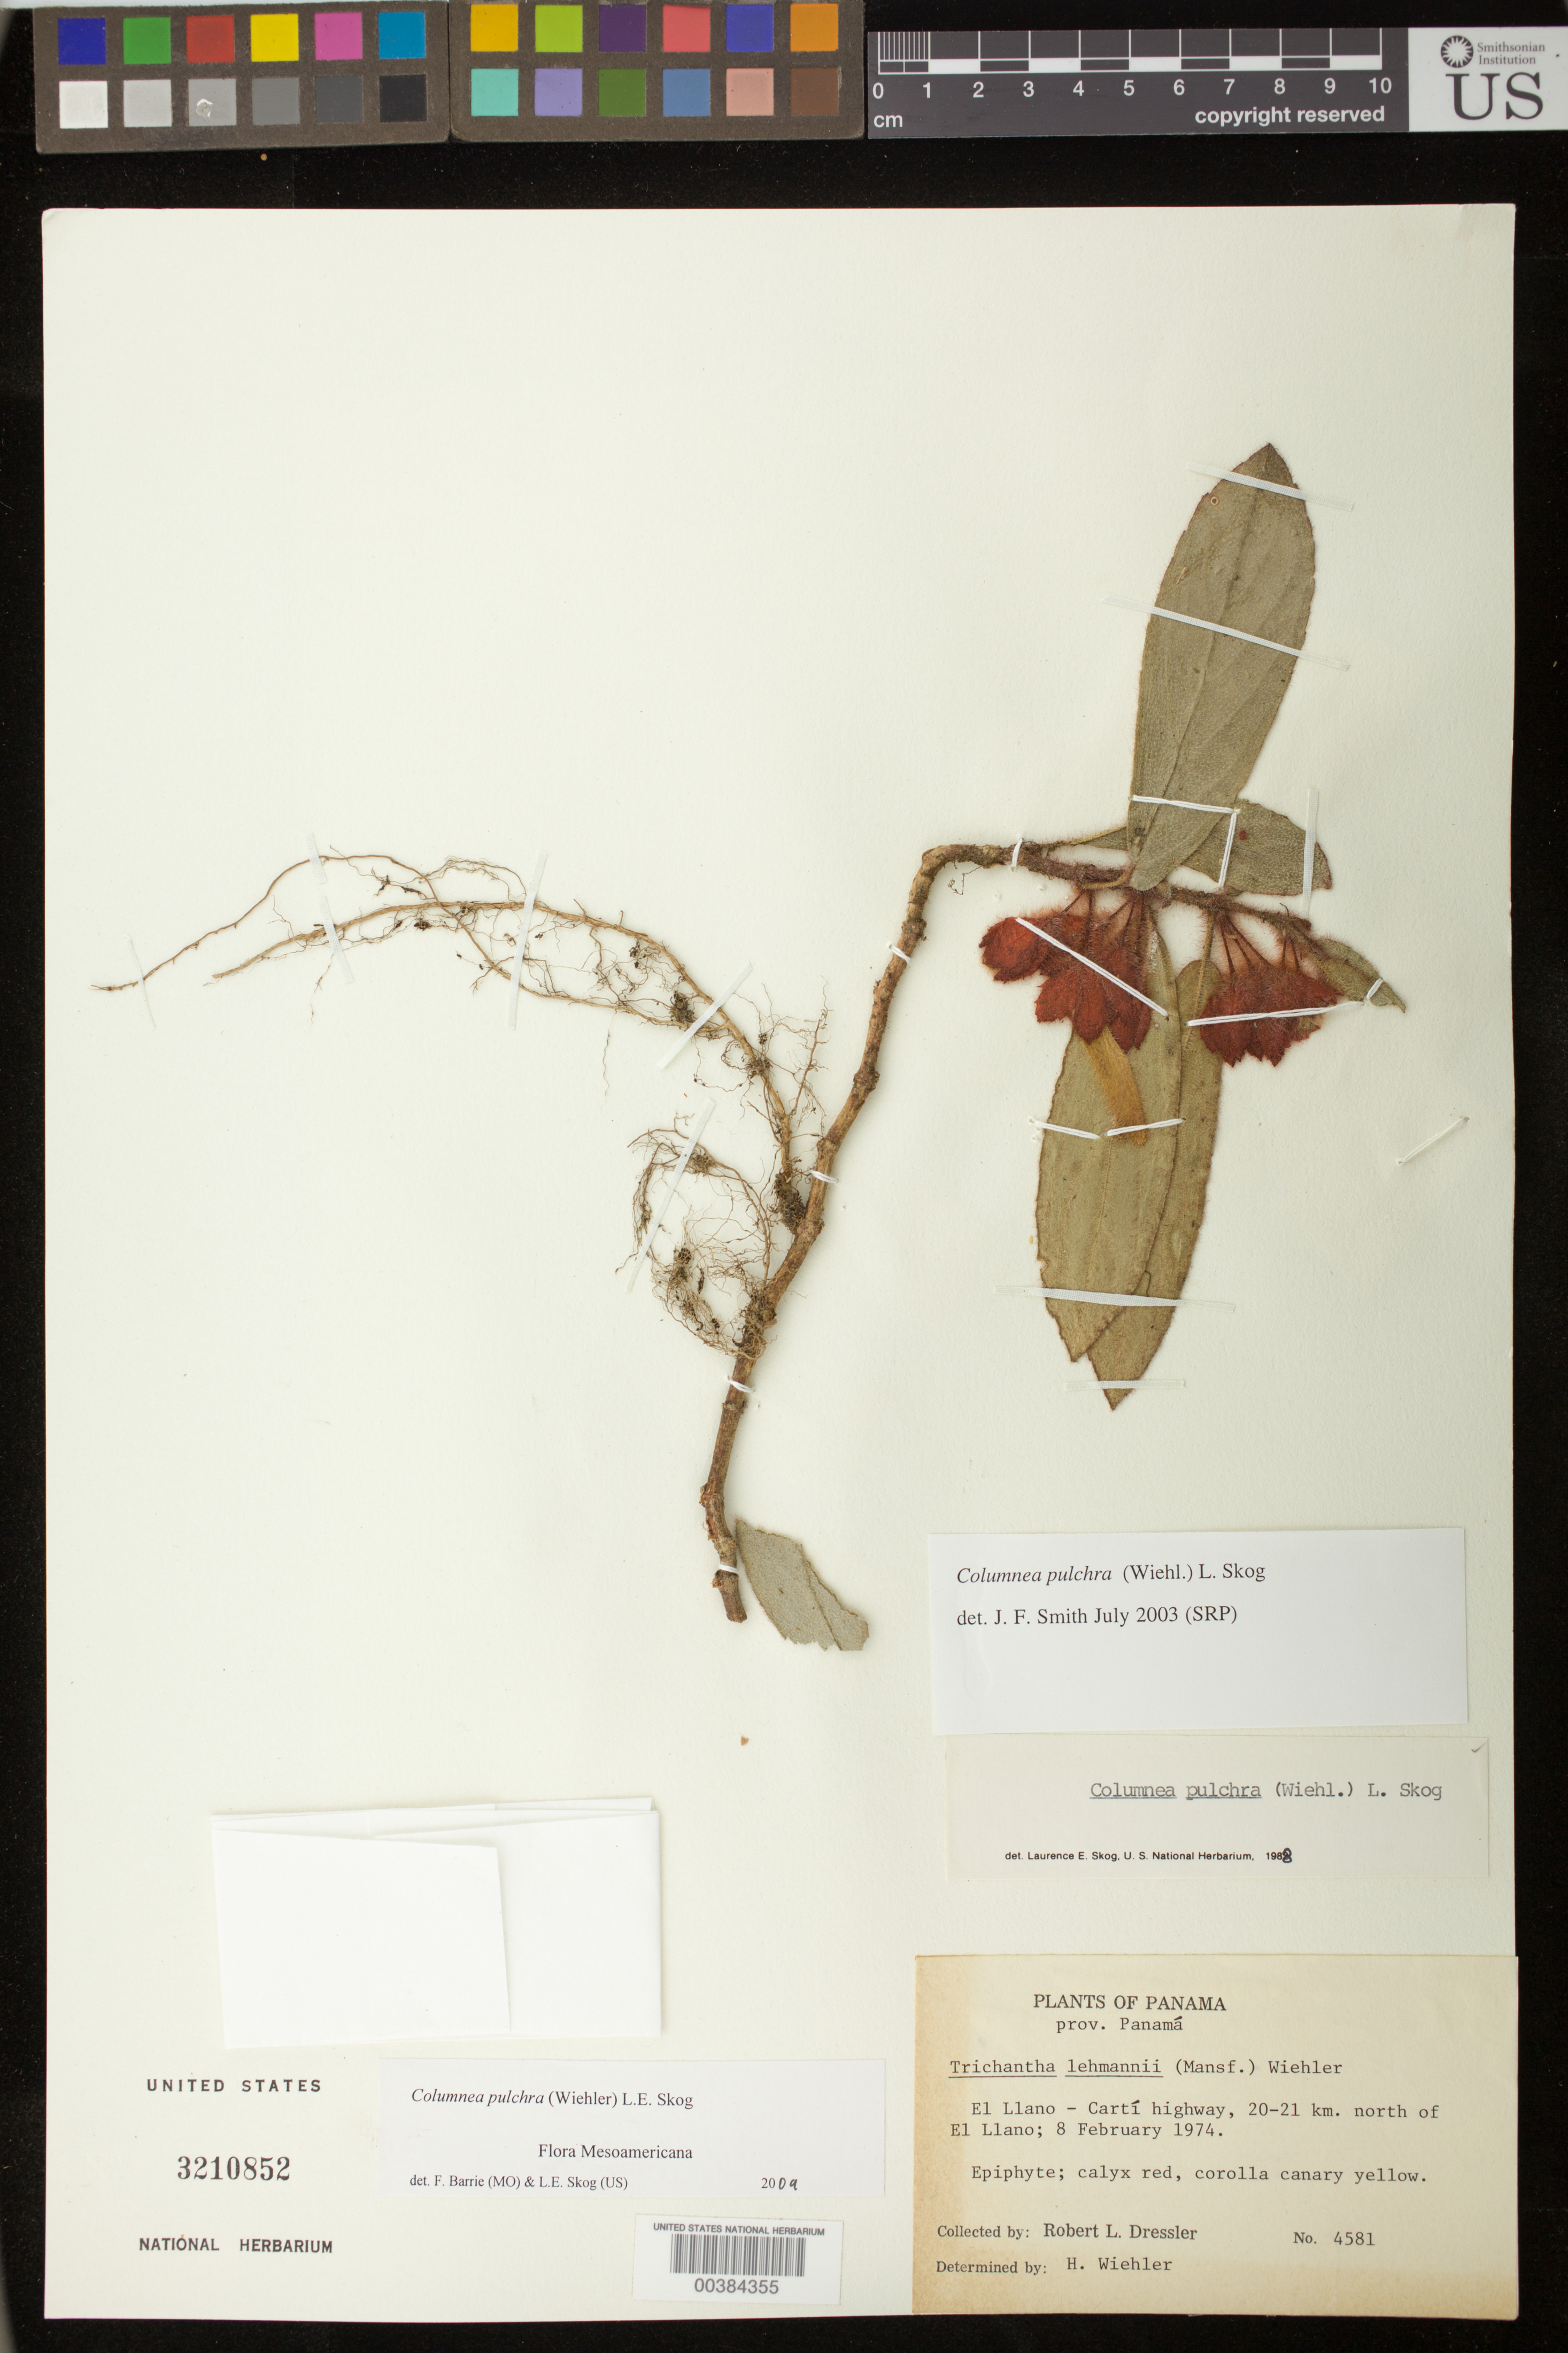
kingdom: Plantae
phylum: Tracheophyta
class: Magnoliopsida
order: Lamiales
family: Gesneriaceae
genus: Columnea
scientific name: Columnea pulchra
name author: (Wiehler) L.E. Skog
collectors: R. Dressler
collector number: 4581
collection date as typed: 08 Feb 1974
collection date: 1974-02-08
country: Panama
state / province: Panamá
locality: El Llano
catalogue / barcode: US 3210852